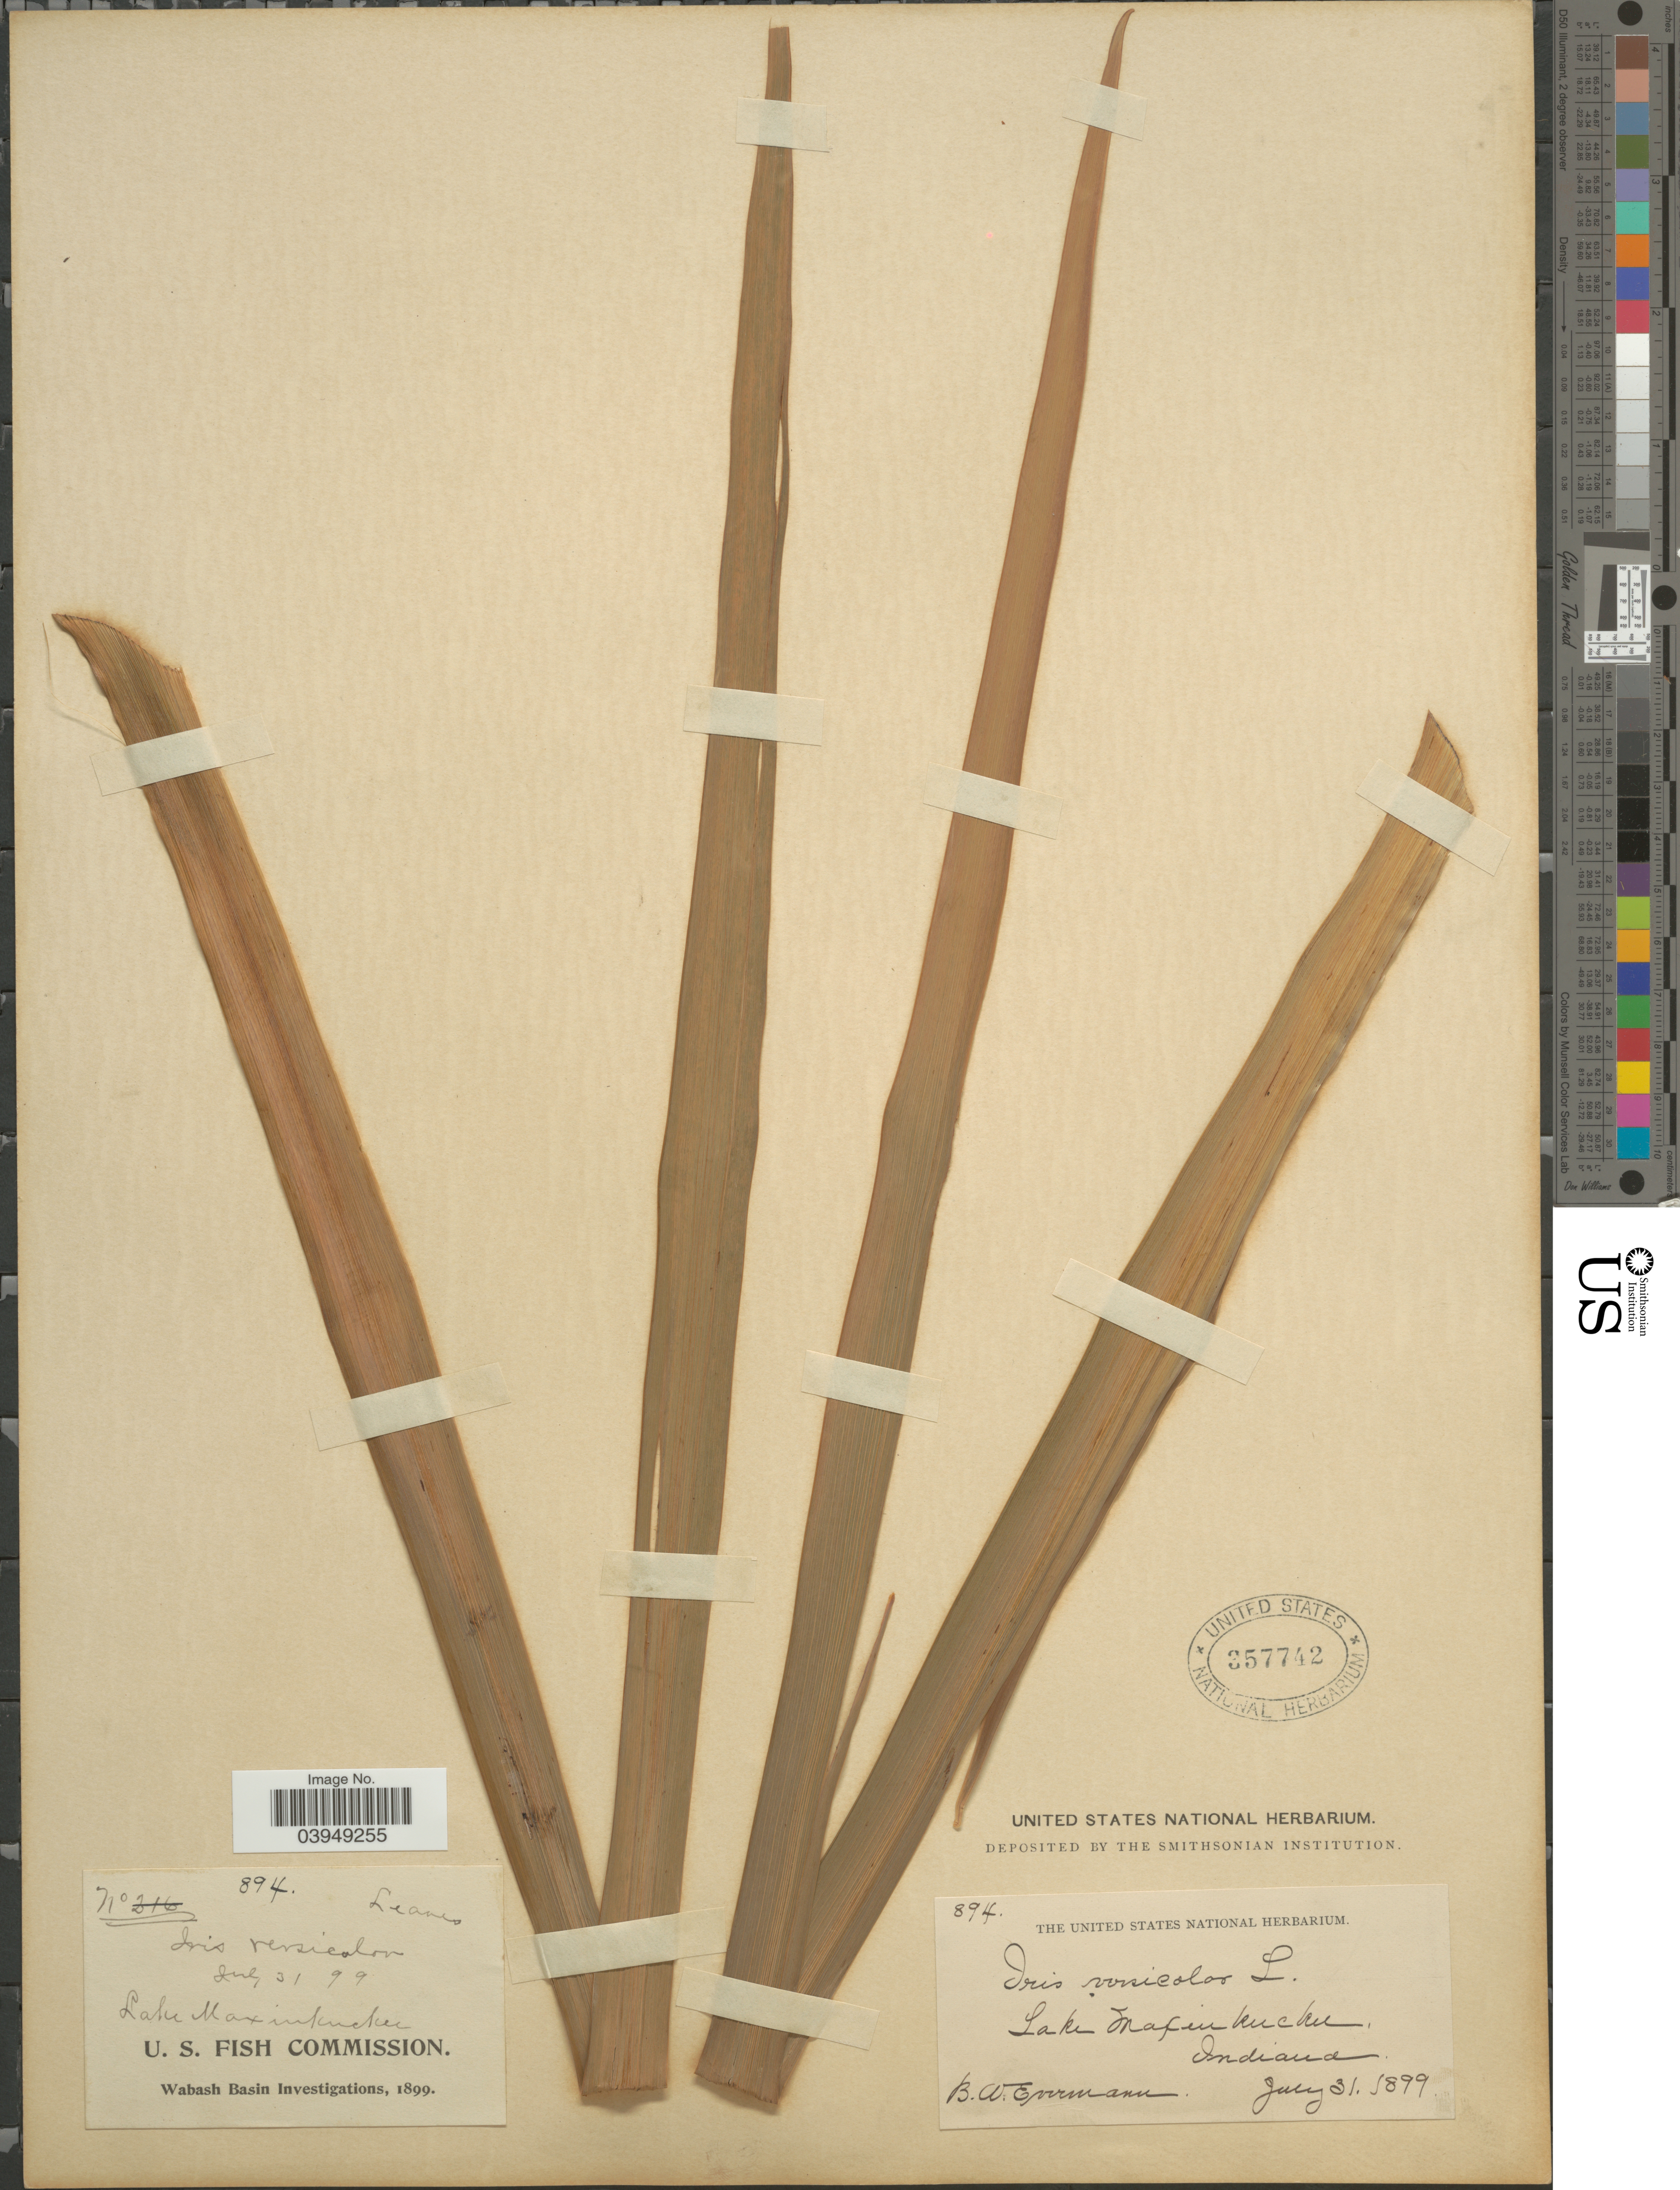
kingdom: Plantae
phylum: Tracheophyta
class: Liliopsida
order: Asparagales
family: Iridaceae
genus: Iris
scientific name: Iris versicolor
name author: L.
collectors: B. W. Evermann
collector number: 894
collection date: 1899-07-31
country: United States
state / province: Indiana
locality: Lake Maxinkuckee.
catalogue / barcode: US 357742